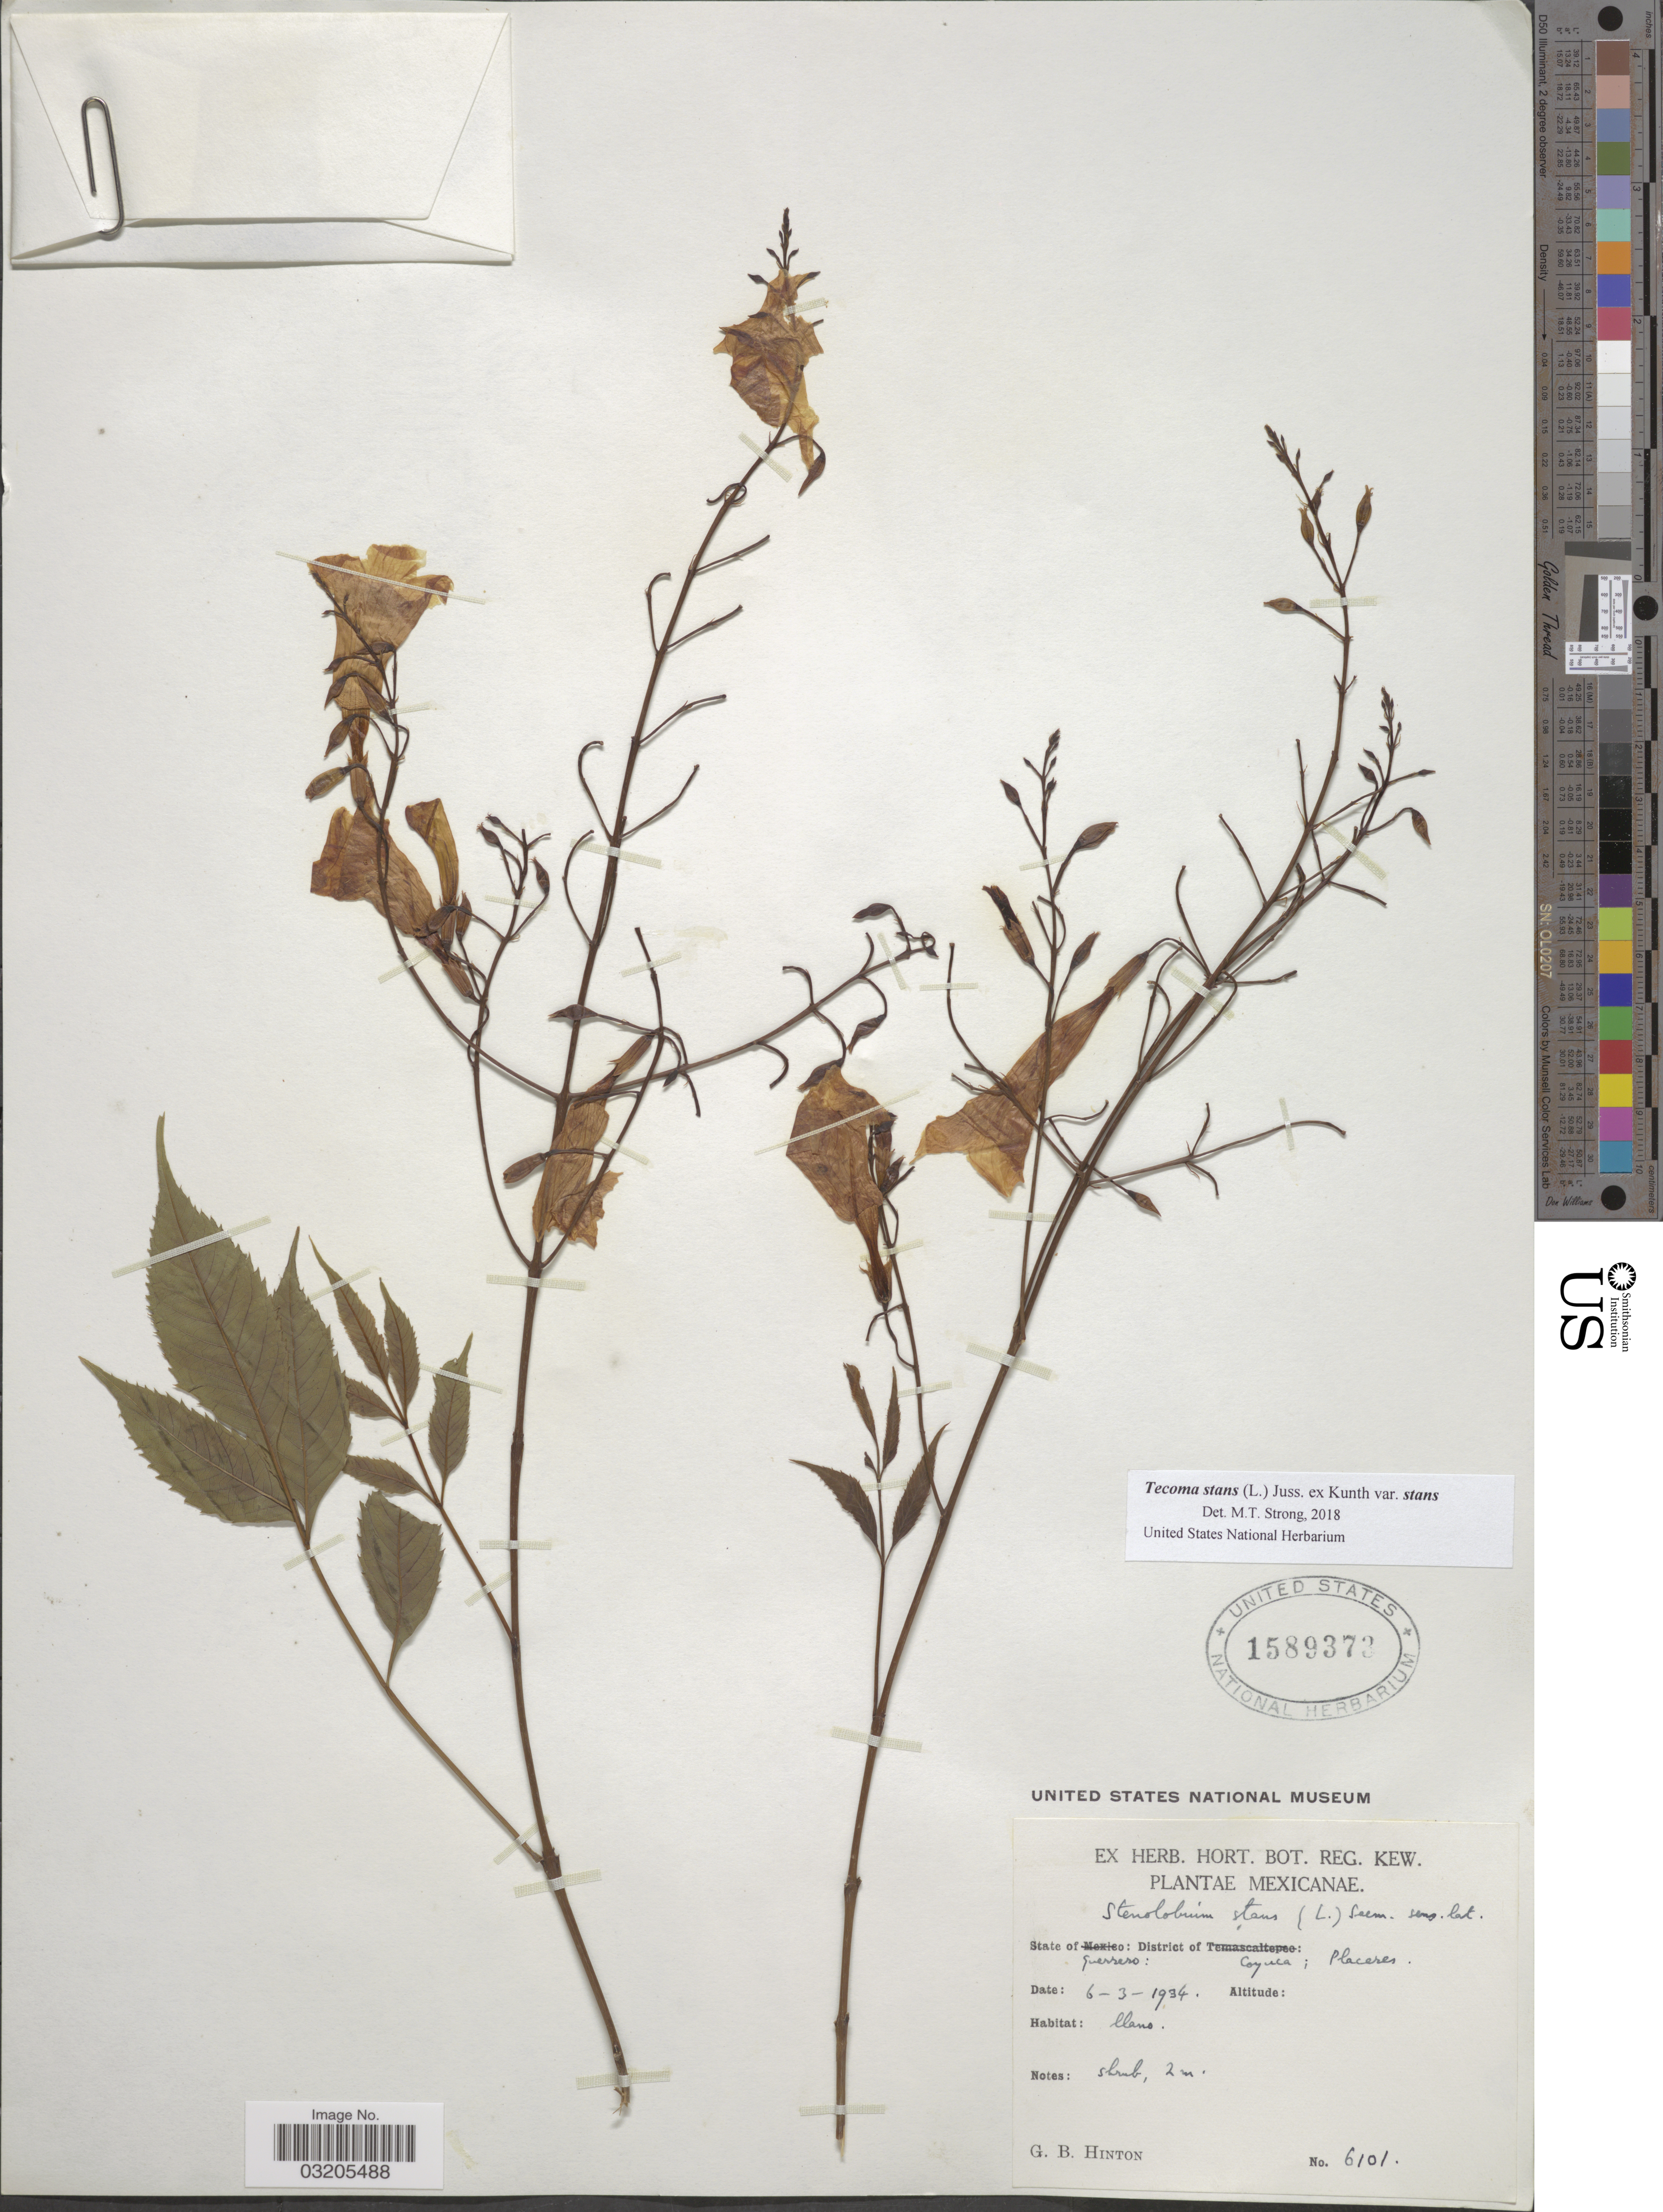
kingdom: Plantae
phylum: Tracheophyta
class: Magnoliopsida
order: Lamiales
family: Bignoniaceae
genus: Tecoma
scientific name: Tecoma stans var. stans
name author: (L.) Juss. ex Kunth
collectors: G. B. Hinton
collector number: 6101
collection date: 1934-03-06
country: Mexico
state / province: Guerrero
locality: District of Coyuca: Placeres. Llano.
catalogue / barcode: US 1589373